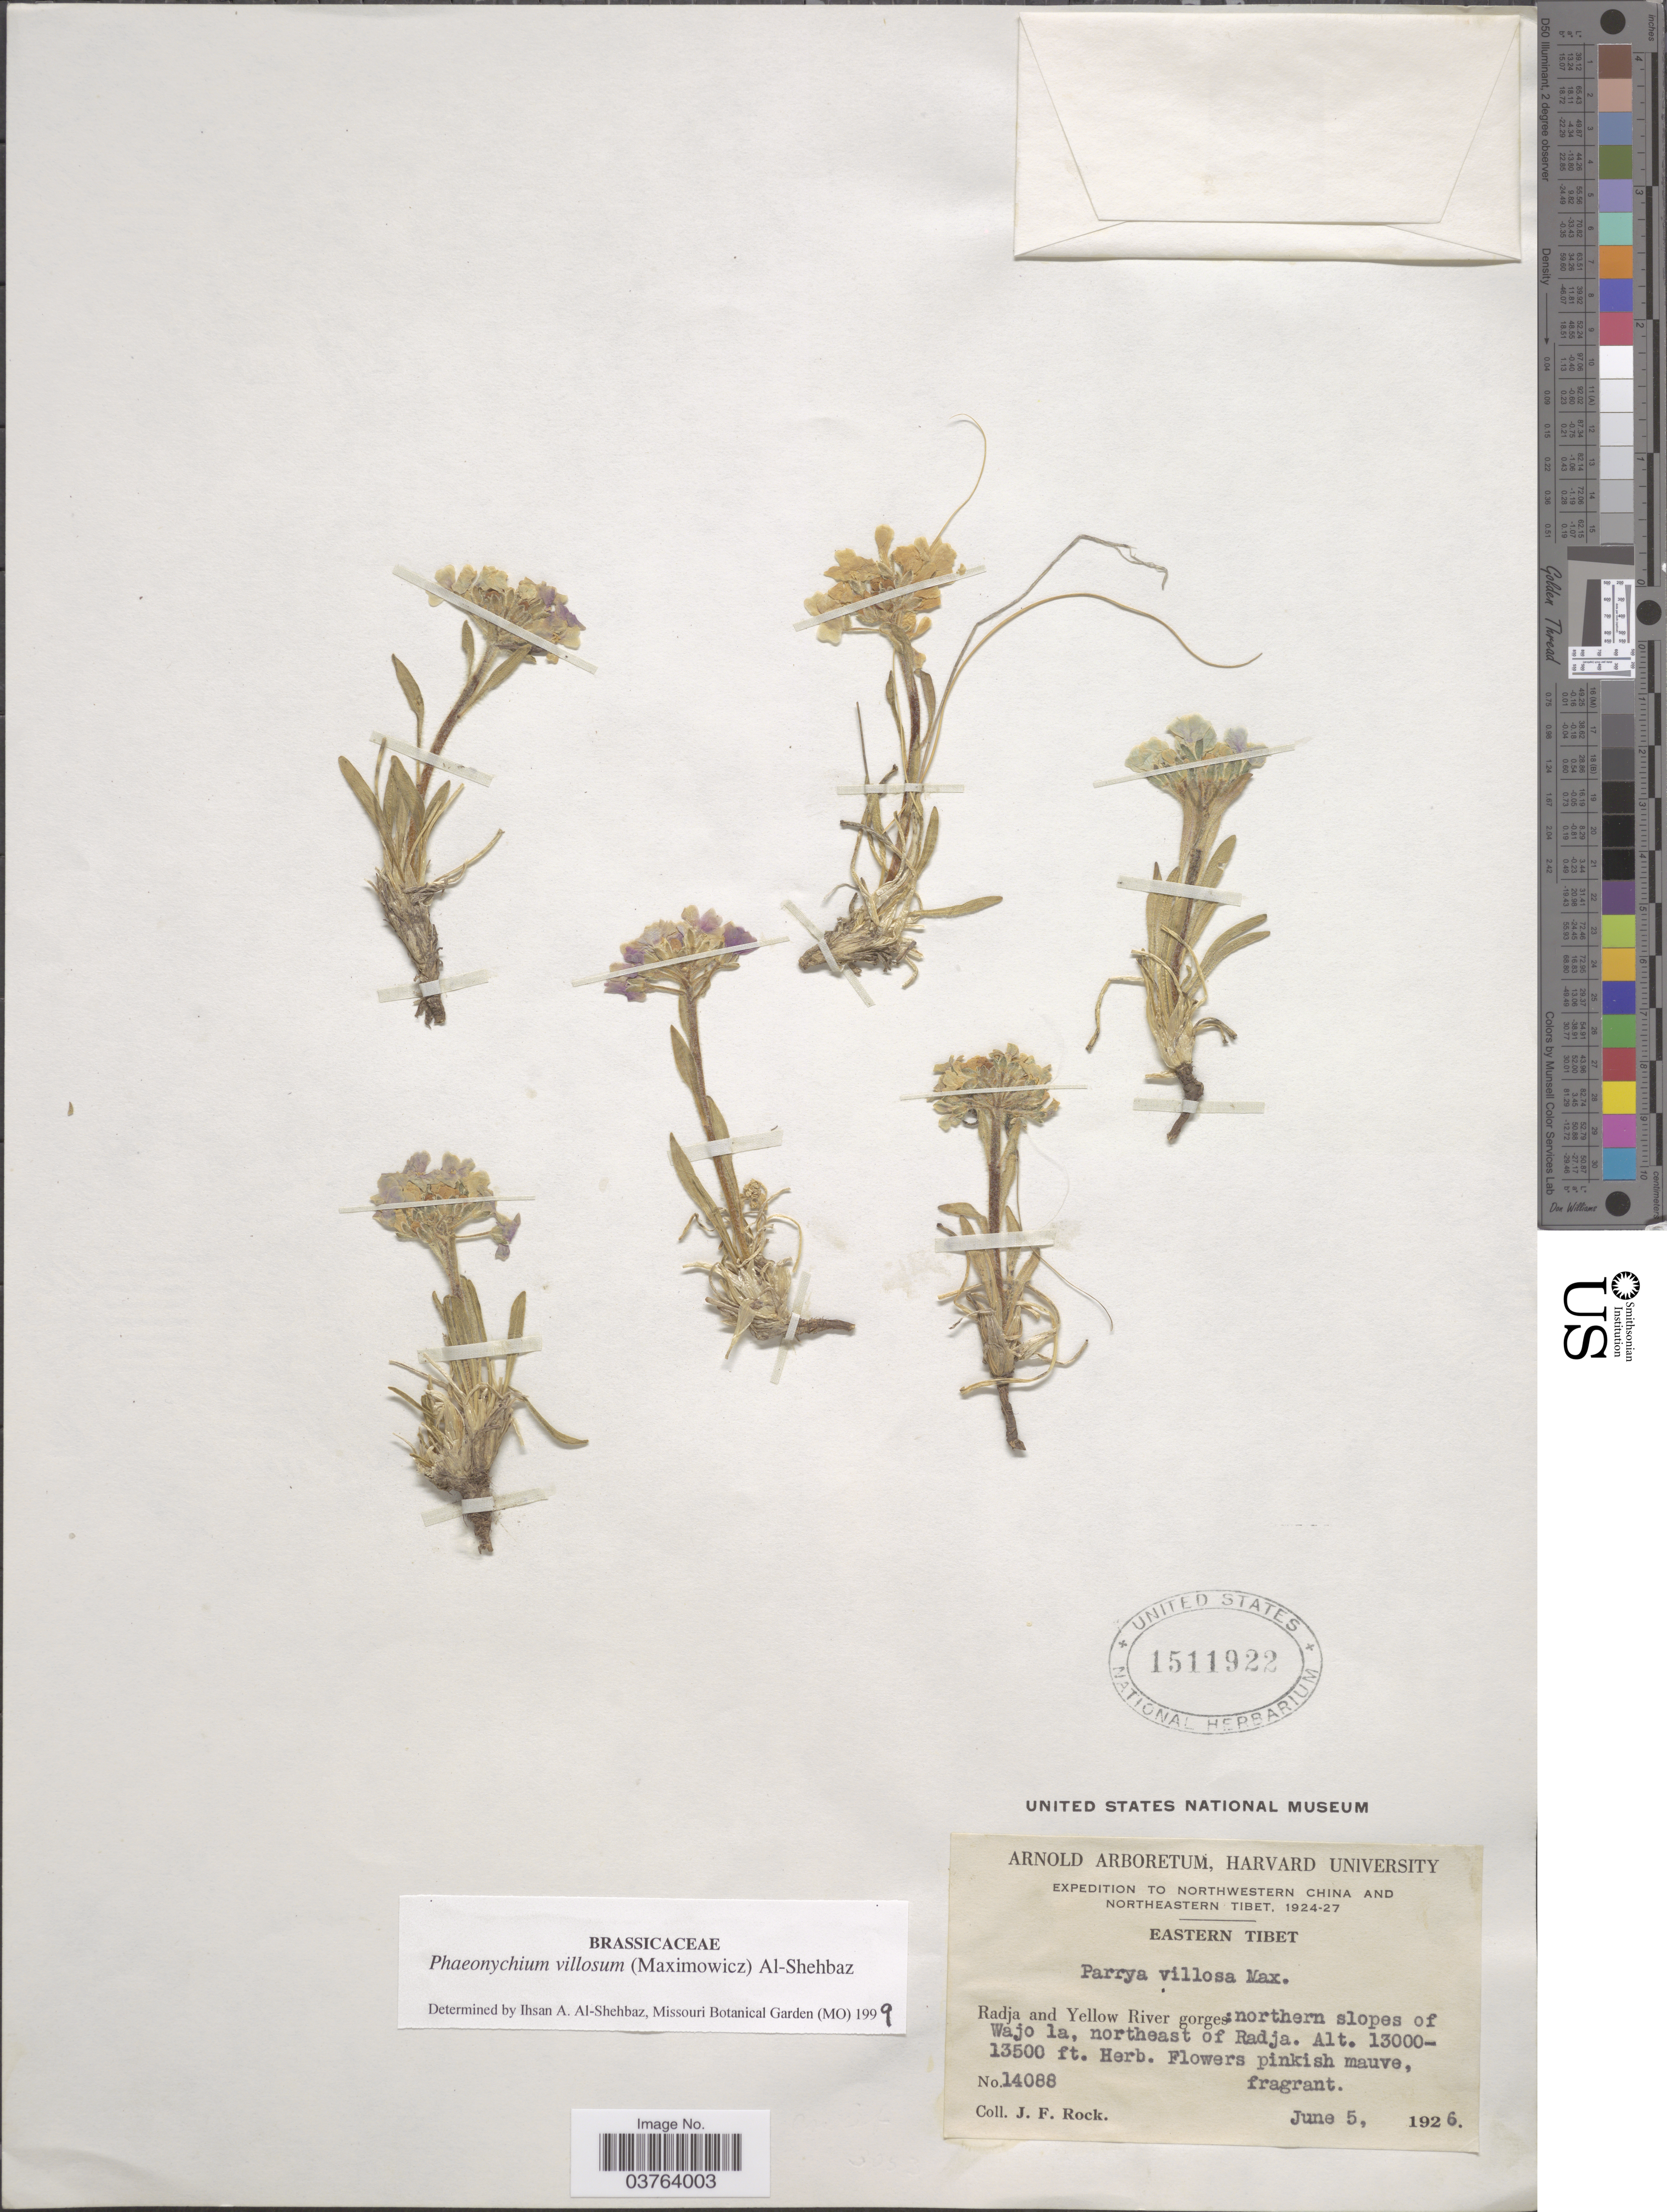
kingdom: Plantae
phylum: Tracheophyta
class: Magnoliopsida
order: Brassicales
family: Brassicaceae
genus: Phaeonychium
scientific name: Phaeonychium villosum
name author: (Maxim.) Al-Shehbaz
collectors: J. Rock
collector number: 14088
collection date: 1926-06-05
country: China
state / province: Xizang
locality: Northeastern Tibet. Eastern Tibet. Radja and Yellow River gorges: northern slopes of Wajo la, northeast of Radja.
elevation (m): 3962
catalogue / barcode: US 1511922